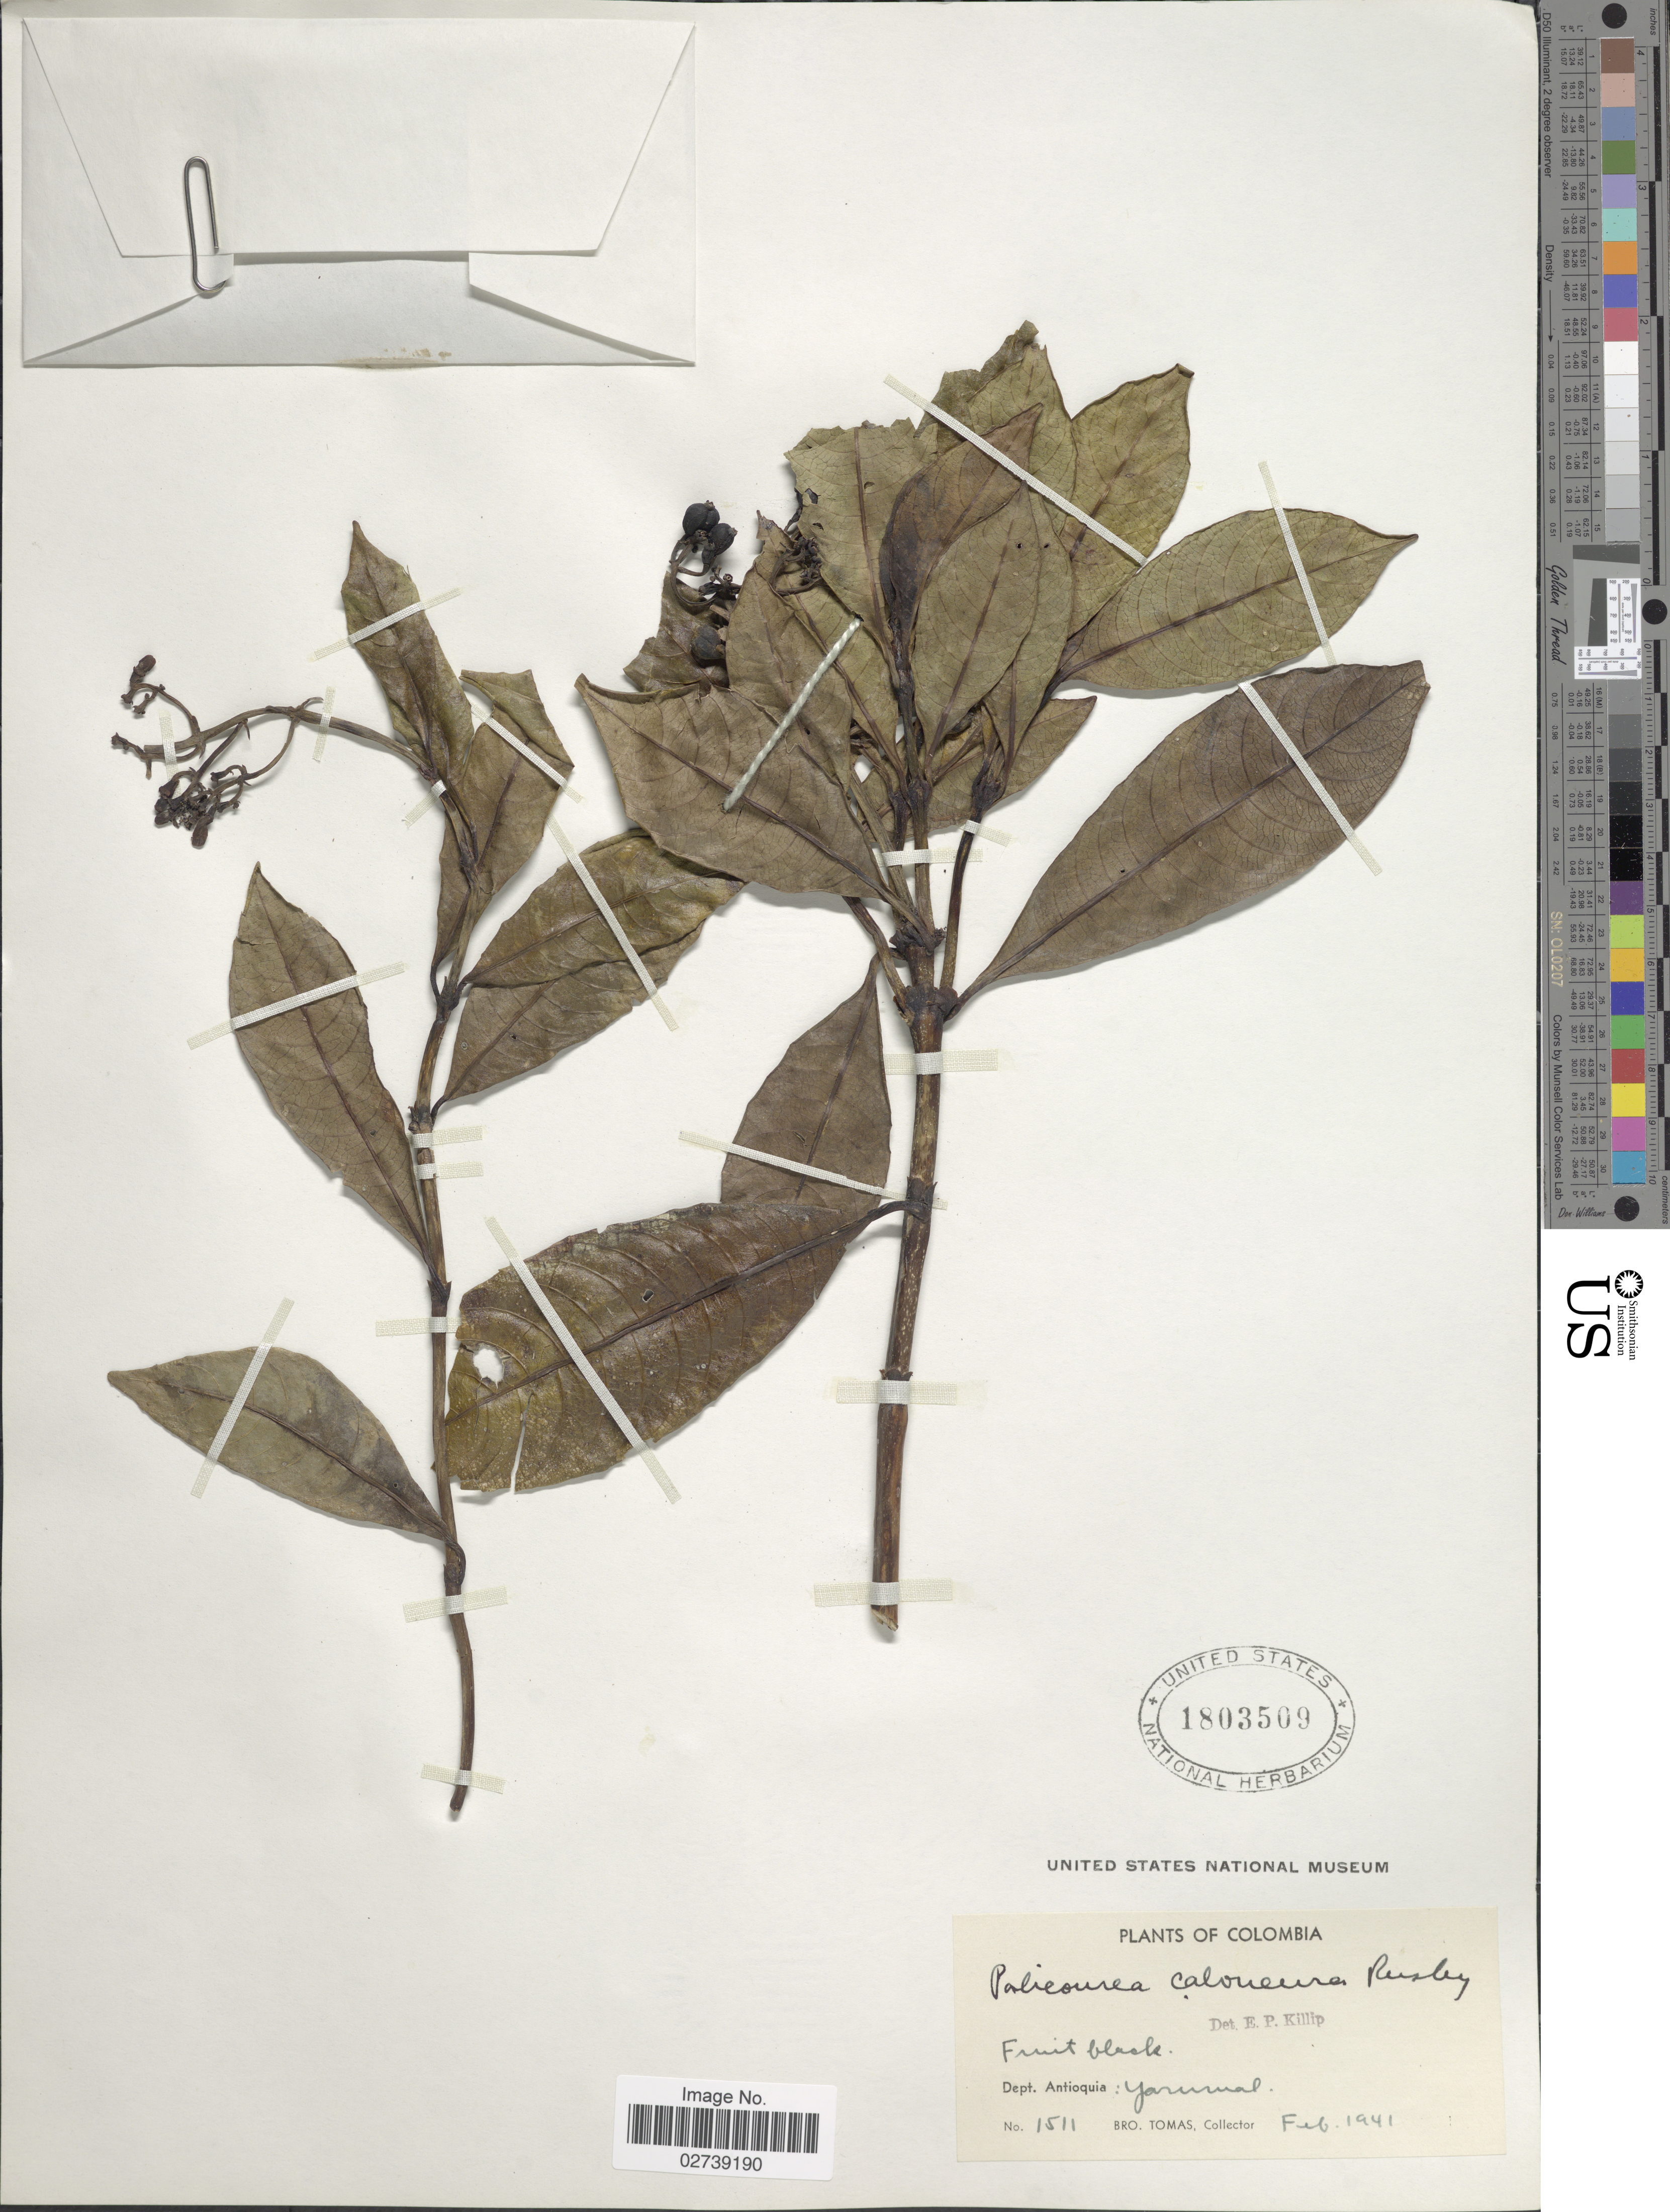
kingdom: Plantae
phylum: Tracheophyta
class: Magnoliopsida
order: Gentianales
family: Rubiaceae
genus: Palicourea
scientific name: Palicourea caloneura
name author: Rusby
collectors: B. Tomas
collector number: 1511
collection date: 1941-02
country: Colombia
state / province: Antioquia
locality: Dept. Antioquia: Yarumal.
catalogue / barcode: US 1803509